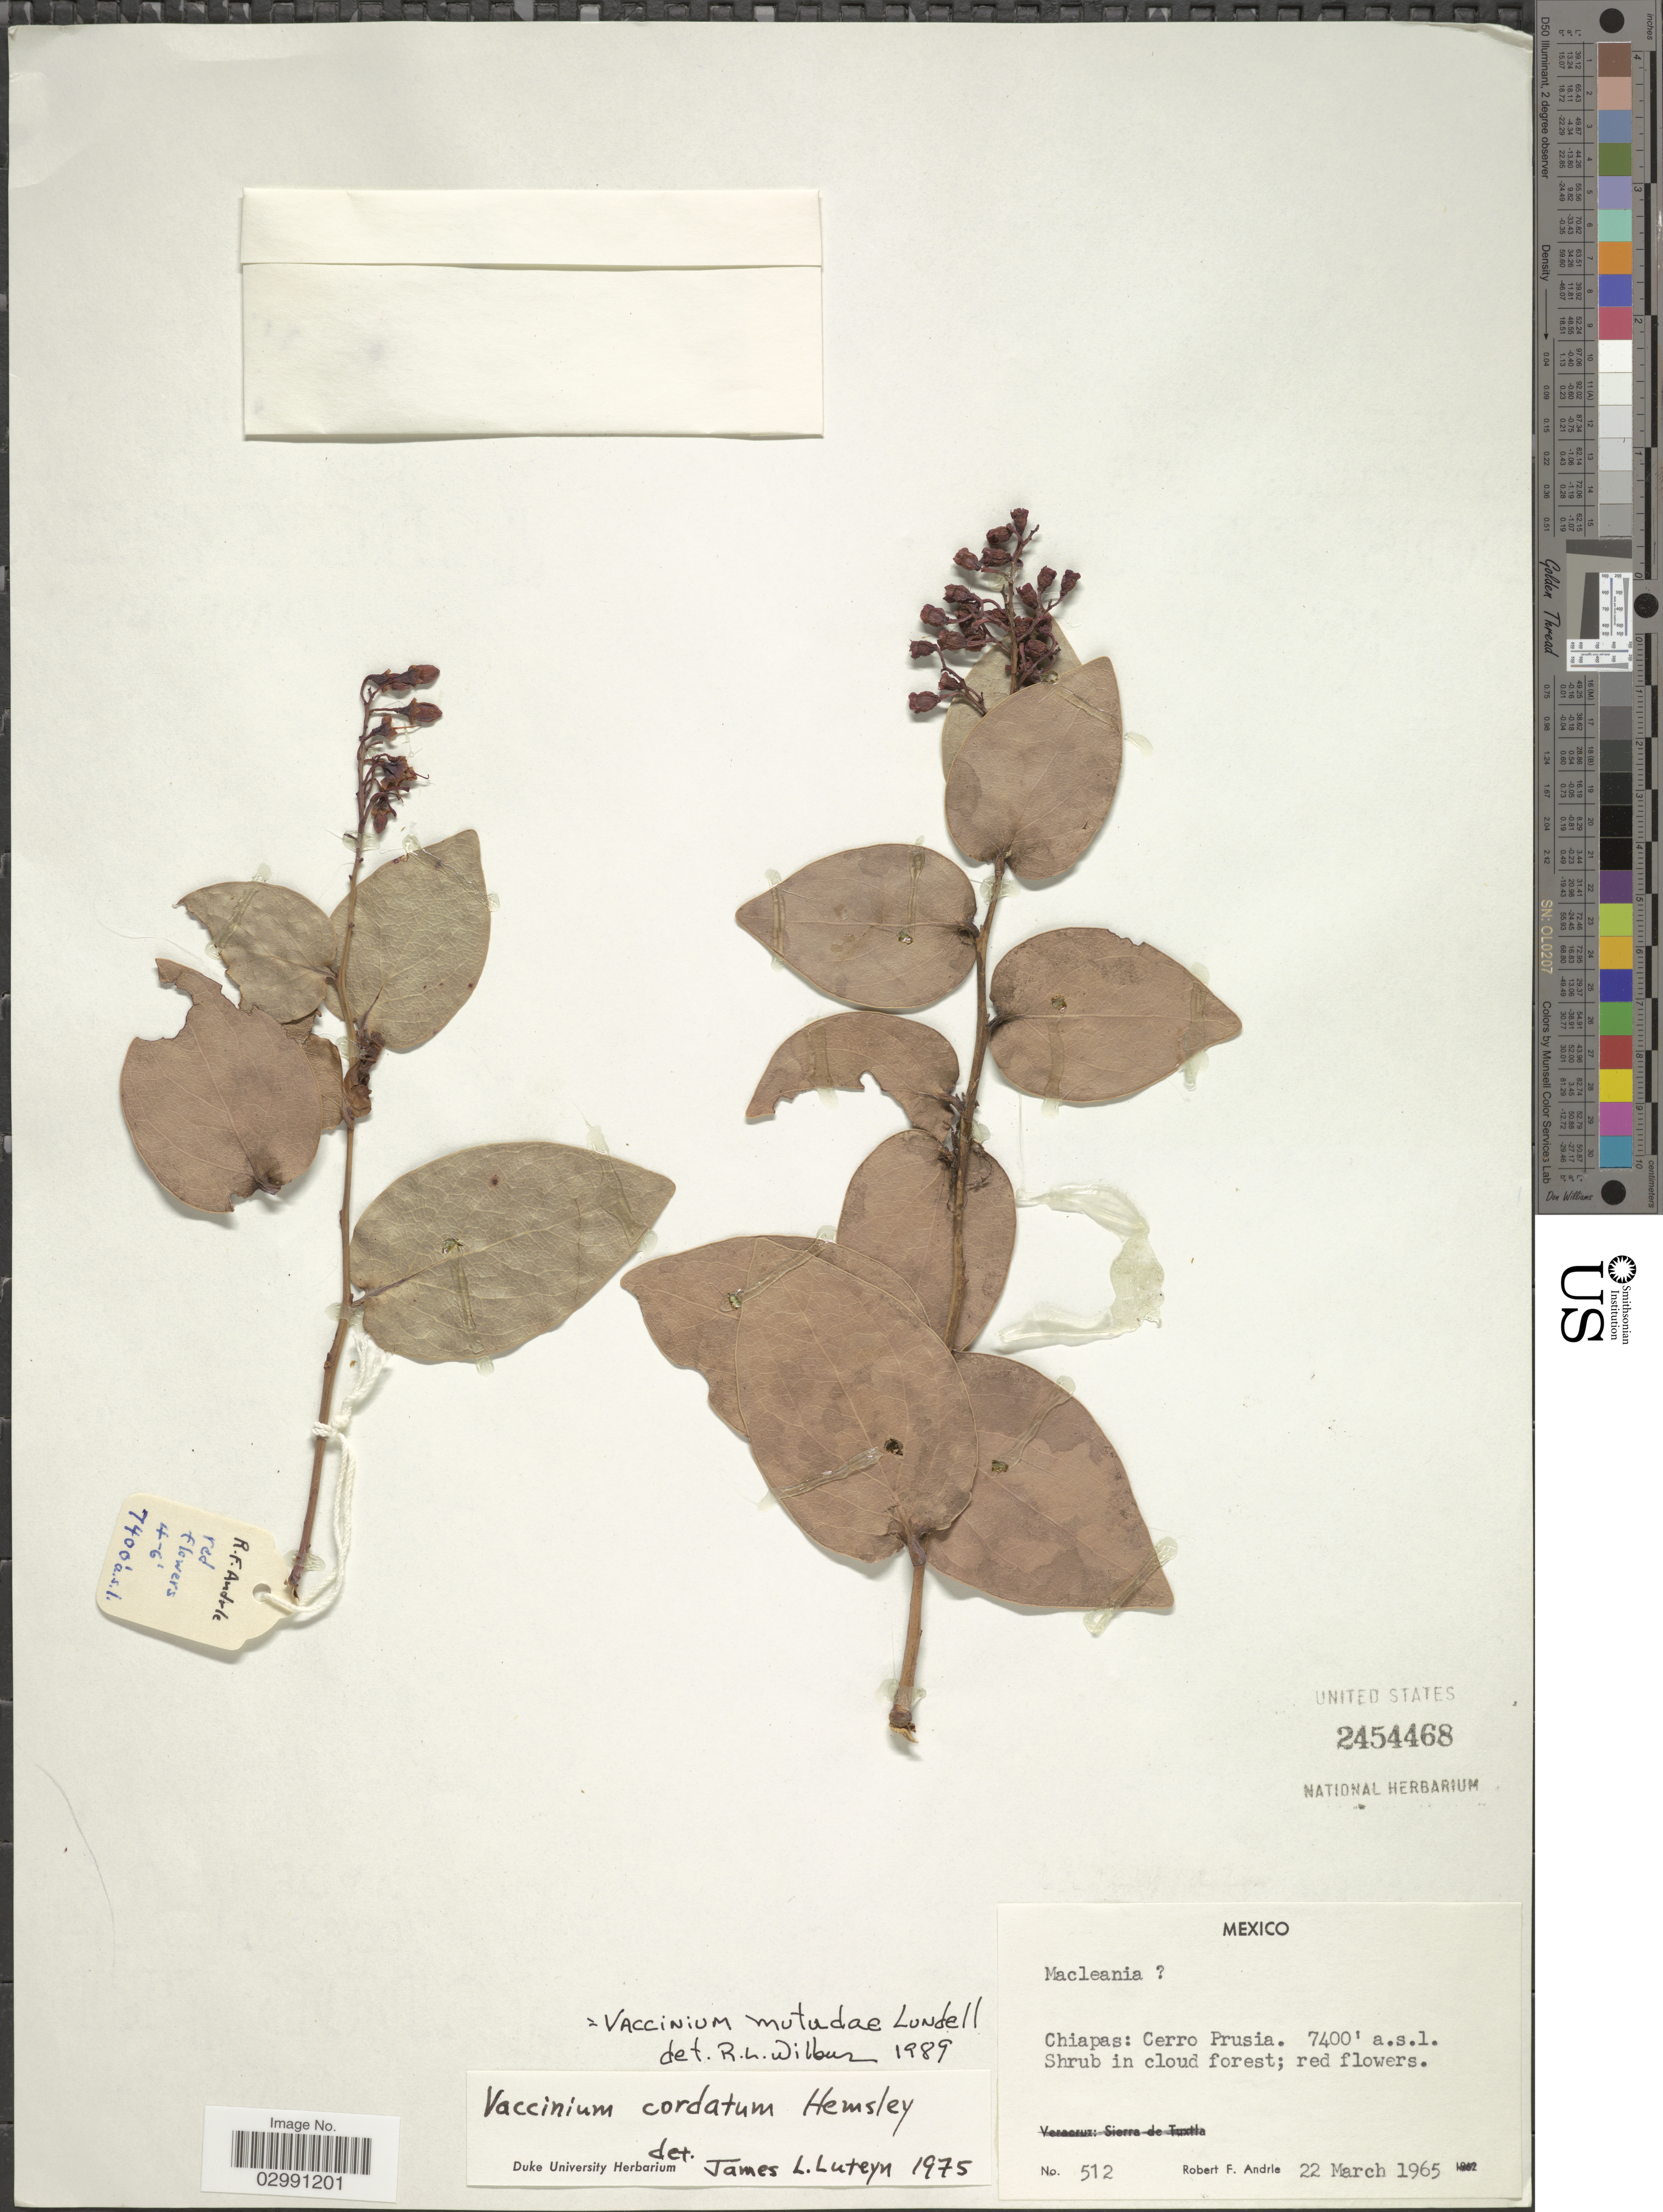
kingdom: Plantae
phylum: Tracheophyta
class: Magnoliopsida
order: Ericales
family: Ericaceae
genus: Vaccinium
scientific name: Vaccinium matudae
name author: Lundell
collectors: R. Andrle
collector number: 512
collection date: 1965-03-22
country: Mexico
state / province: Chiapas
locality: Cerro Prusia.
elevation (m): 2256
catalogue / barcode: US 2454468